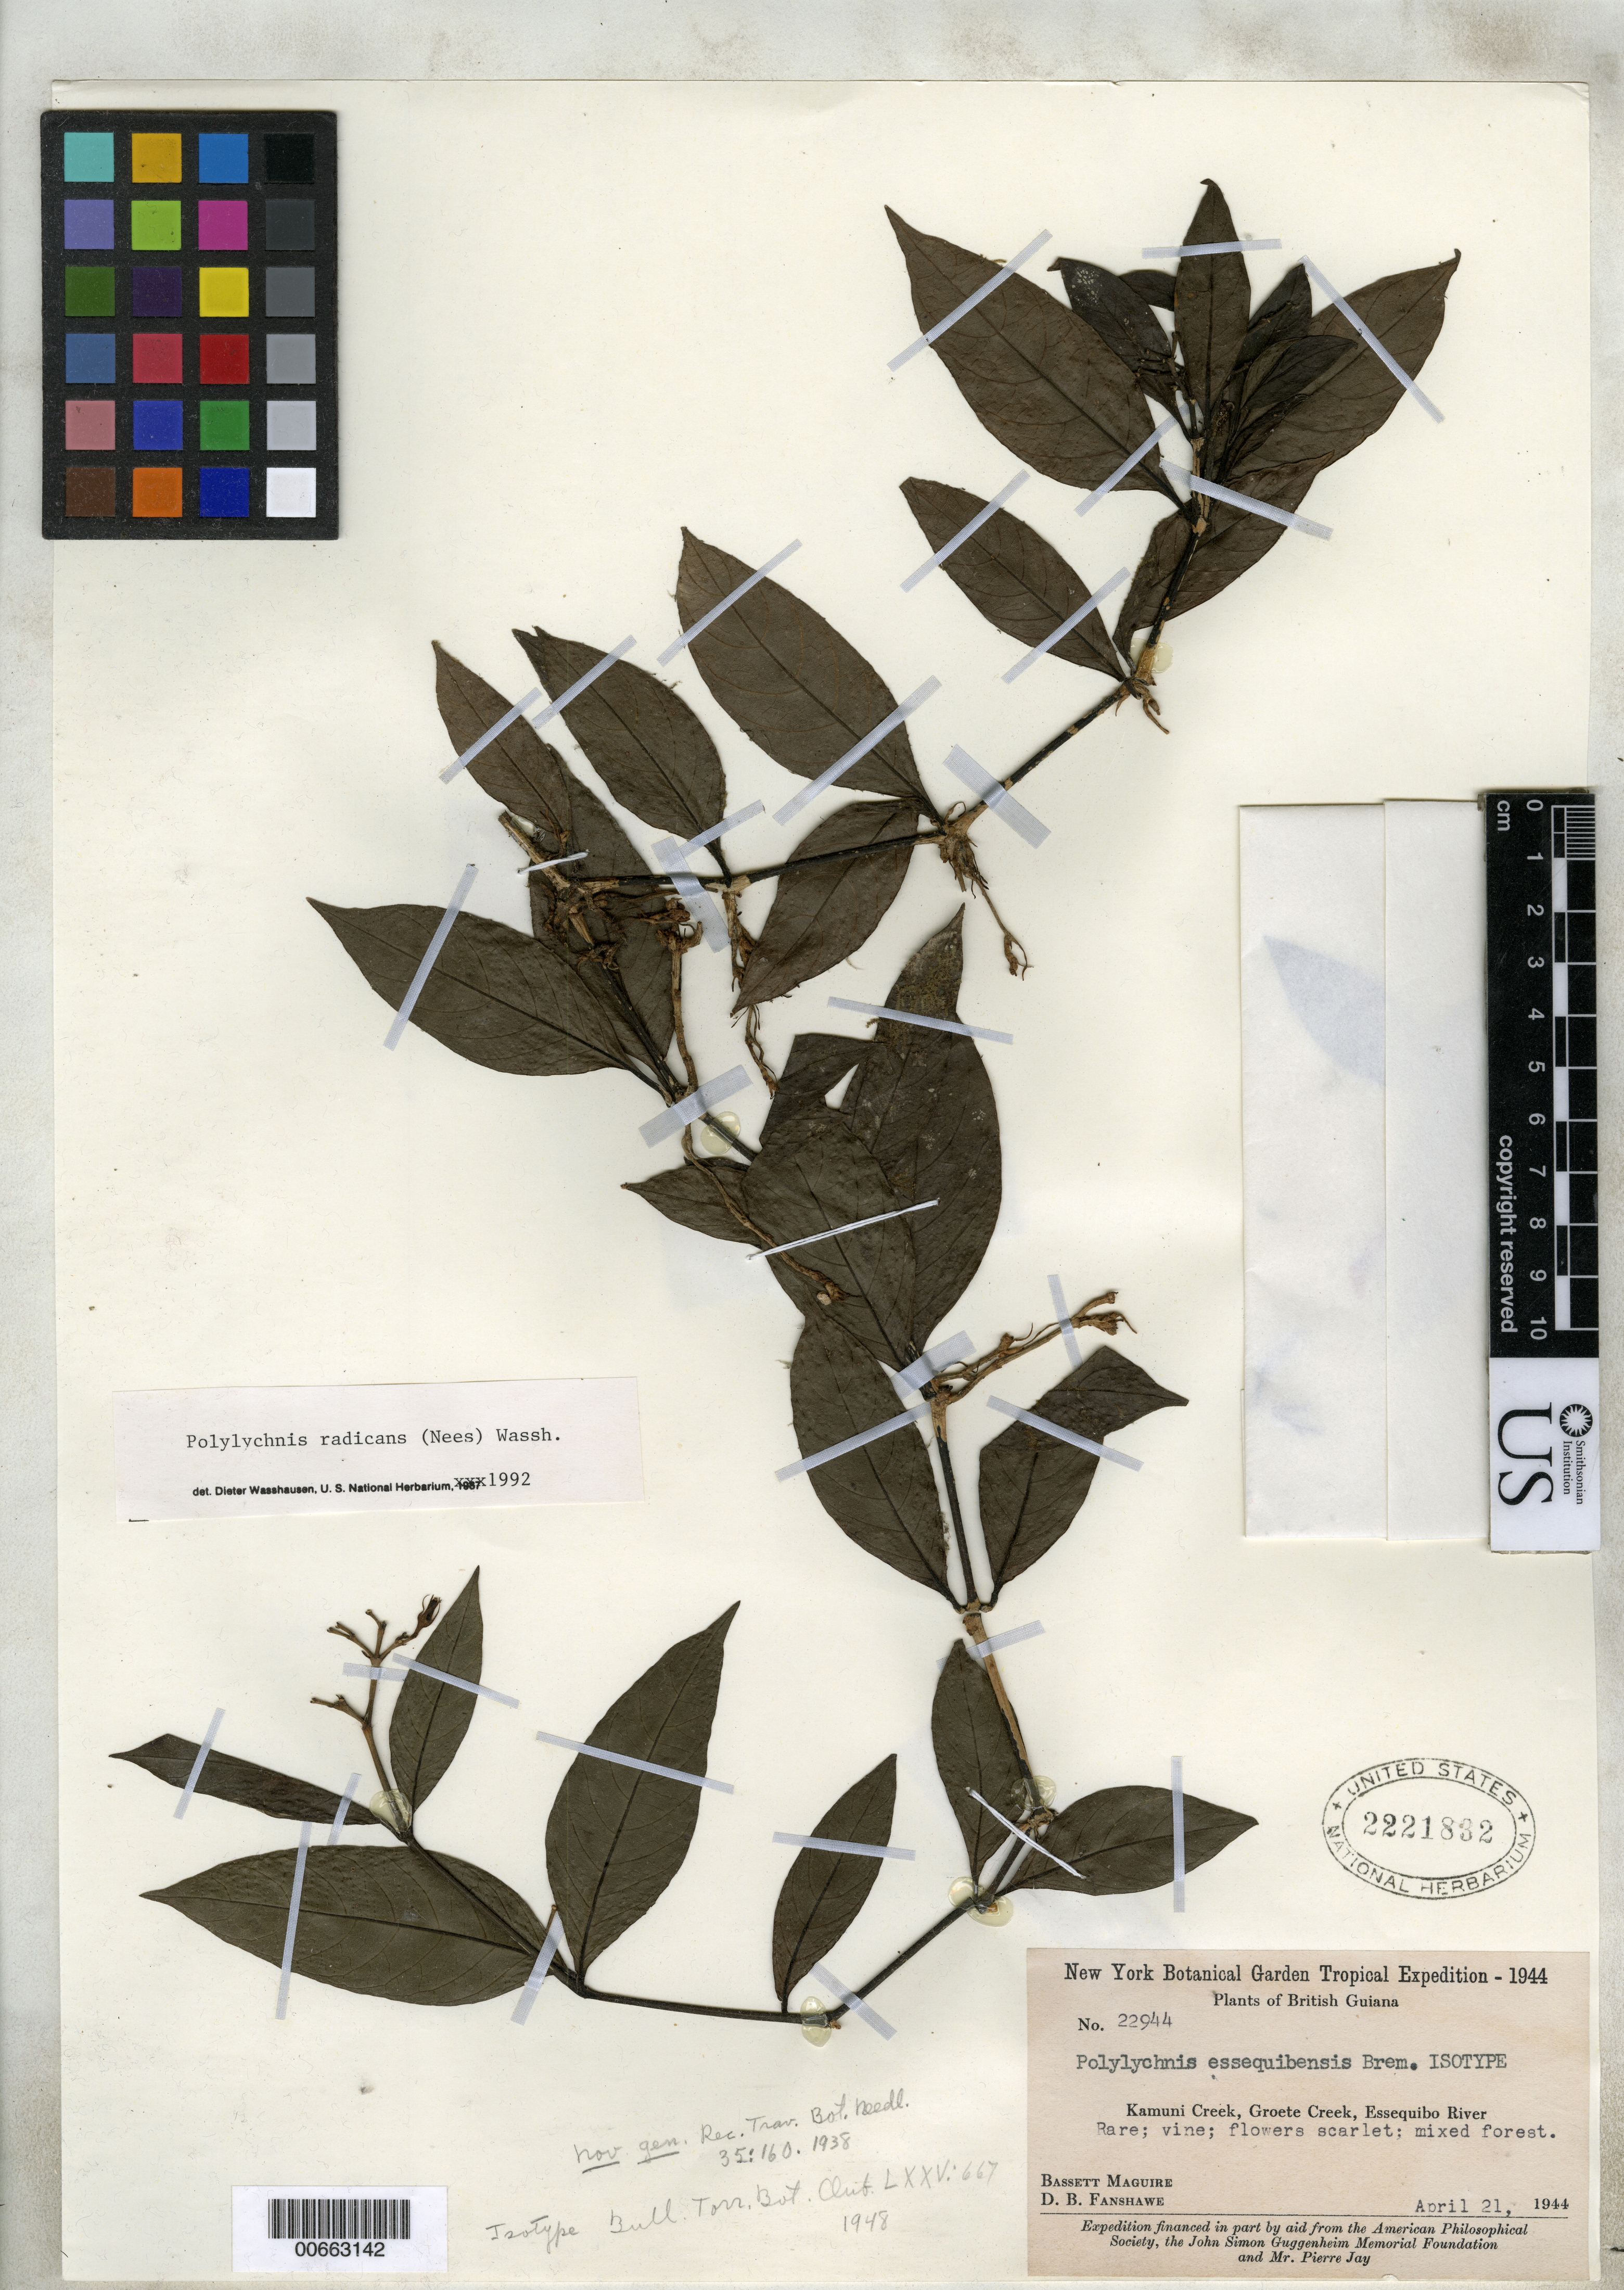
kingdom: Plantae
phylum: Tracheophyta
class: Magnoliopsida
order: Lamiales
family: Acanthaceae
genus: Polylychnis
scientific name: Polylychnis essequibensis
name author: Bremek.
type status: Isotype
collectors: B. Maguire & D. B. Fanshawe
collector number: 22944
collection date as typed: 21 Apr 1944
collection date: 1944-04-21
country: Guyana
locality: Kamuni Creek, Groete Creek, Essequibo River.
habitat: Mixed forest.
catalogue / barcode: US 2221832